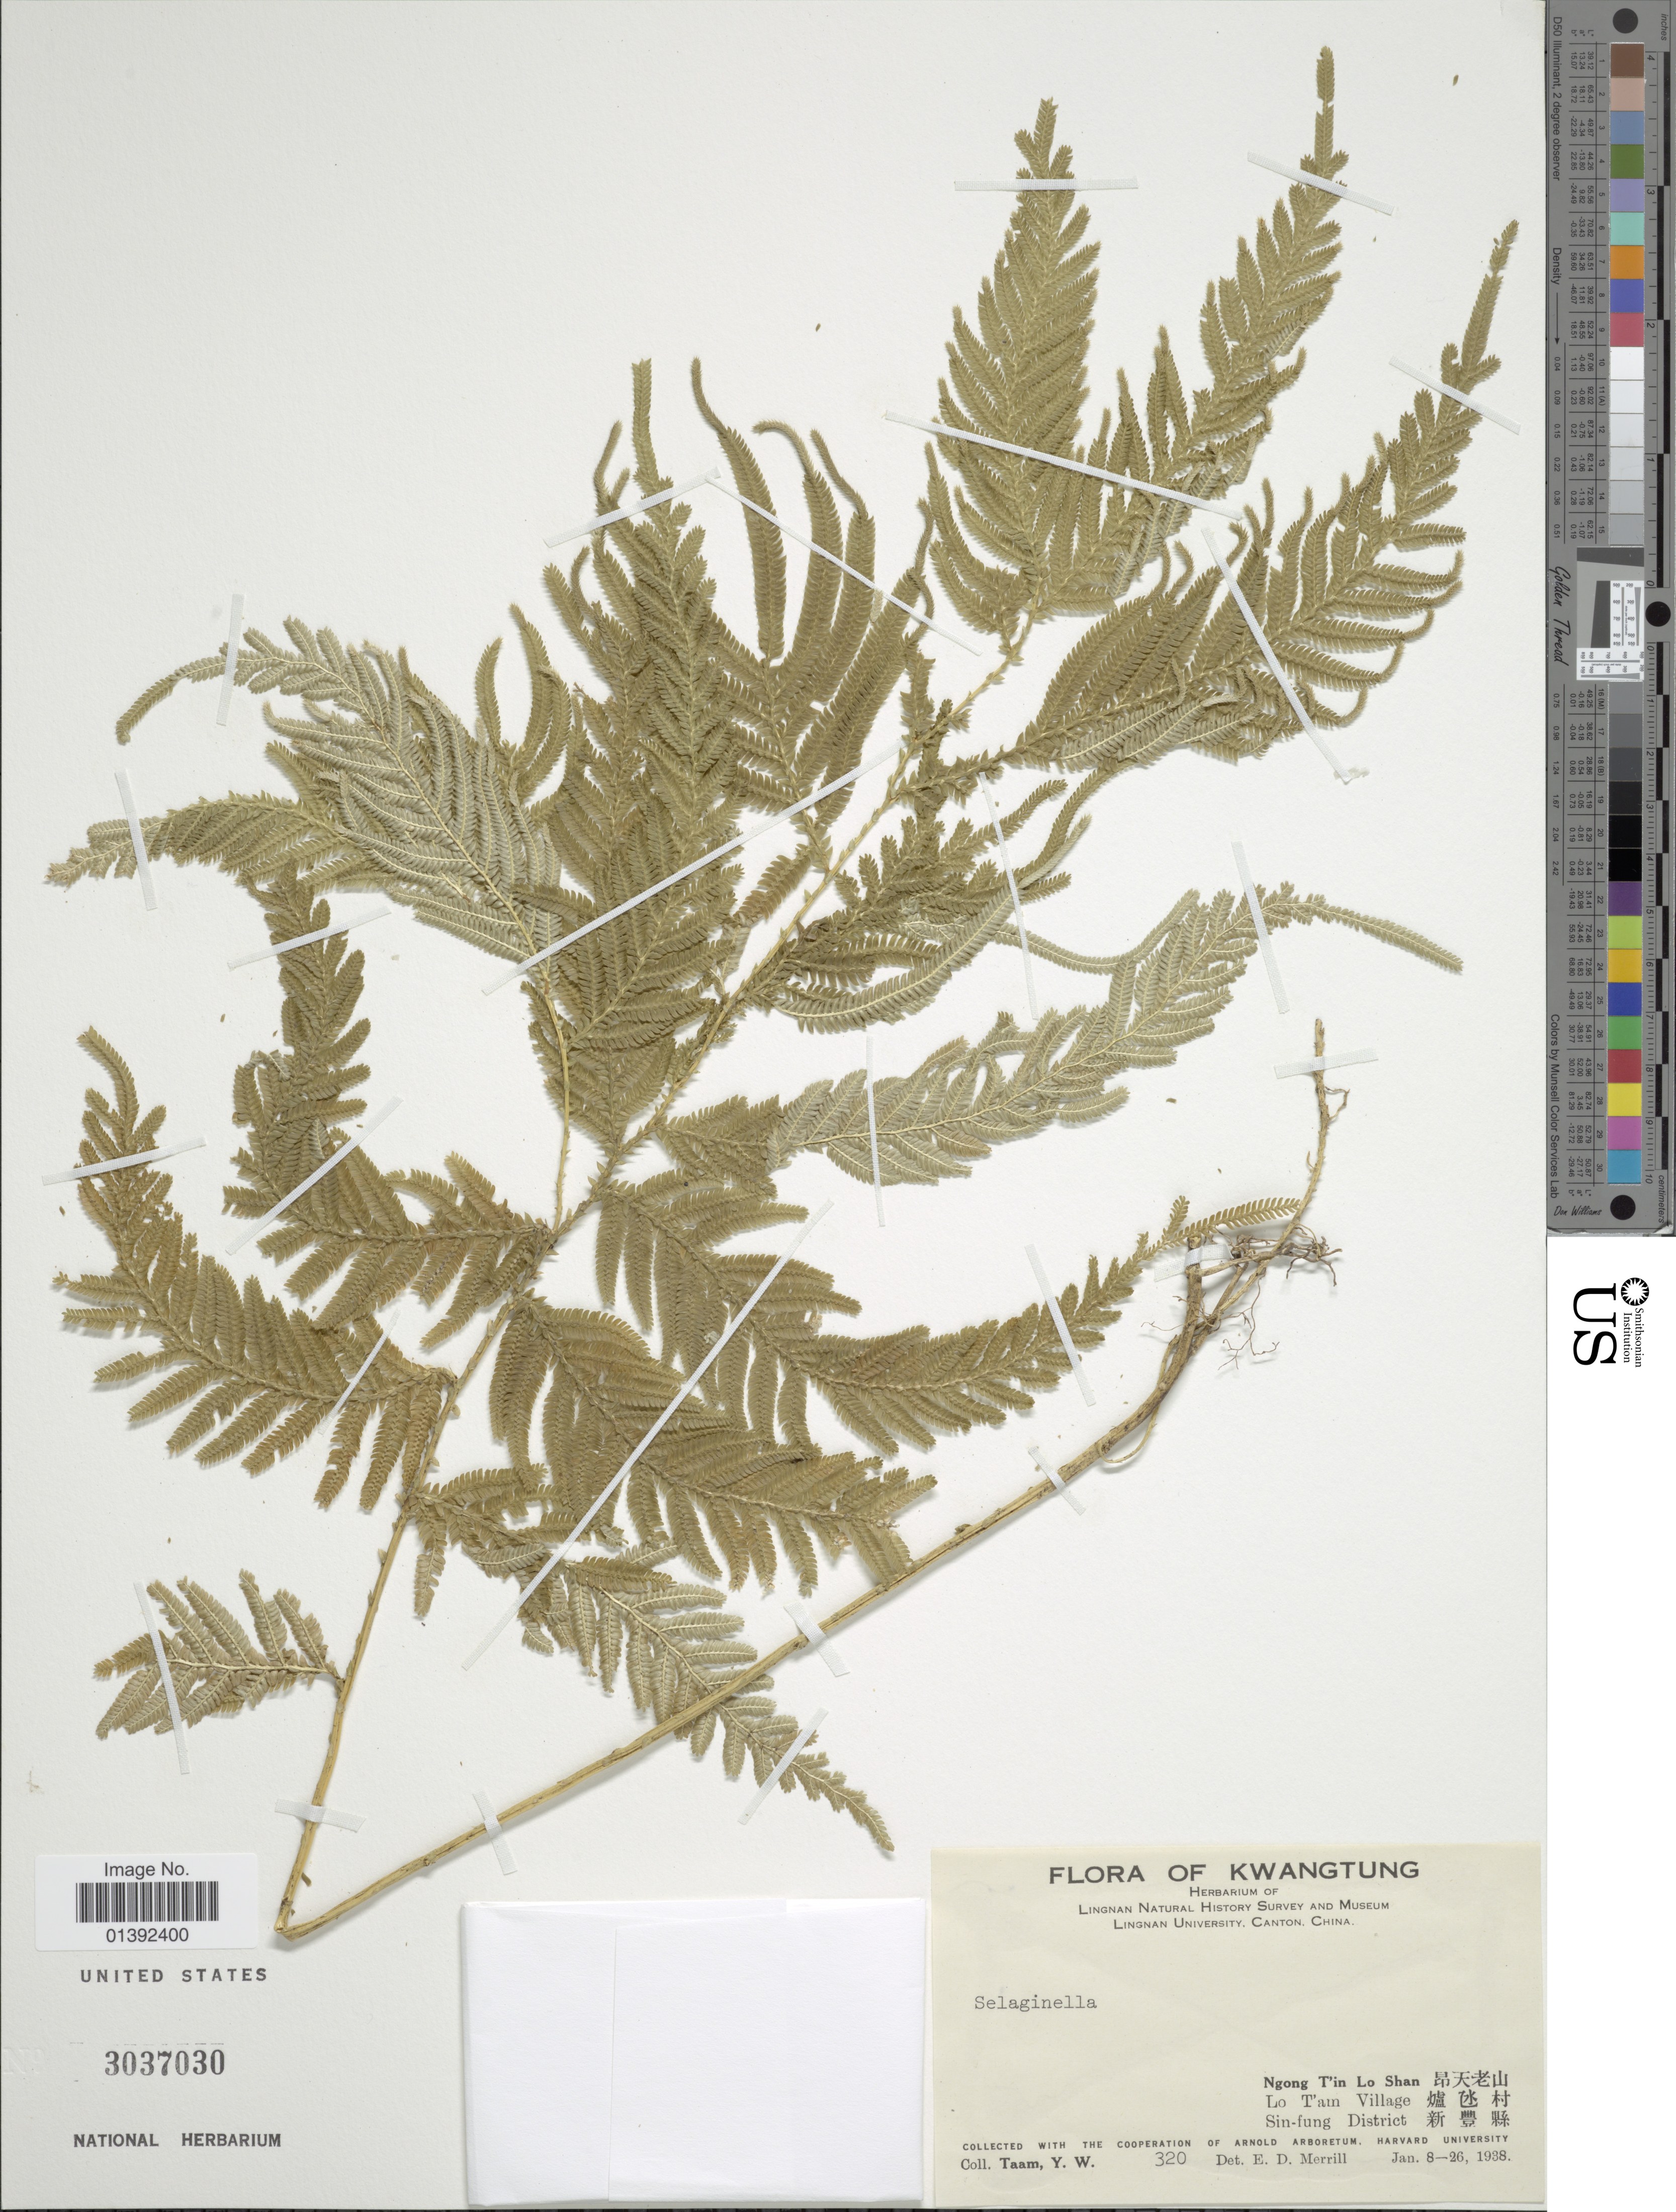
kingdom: Plantae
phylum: Tracheophyta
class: Lycopodiopsida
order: Selaginellales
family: Selaginellaceae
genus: Selaginella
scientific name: Selaginella sp.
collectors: Y. W. Taam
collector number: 320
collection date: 1938-01-08/1938-01-26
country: China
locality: Kwangtung, Ngong T'in Lo Shan, Lo T'am Village, Sin-fung District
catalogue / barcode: US 3037030